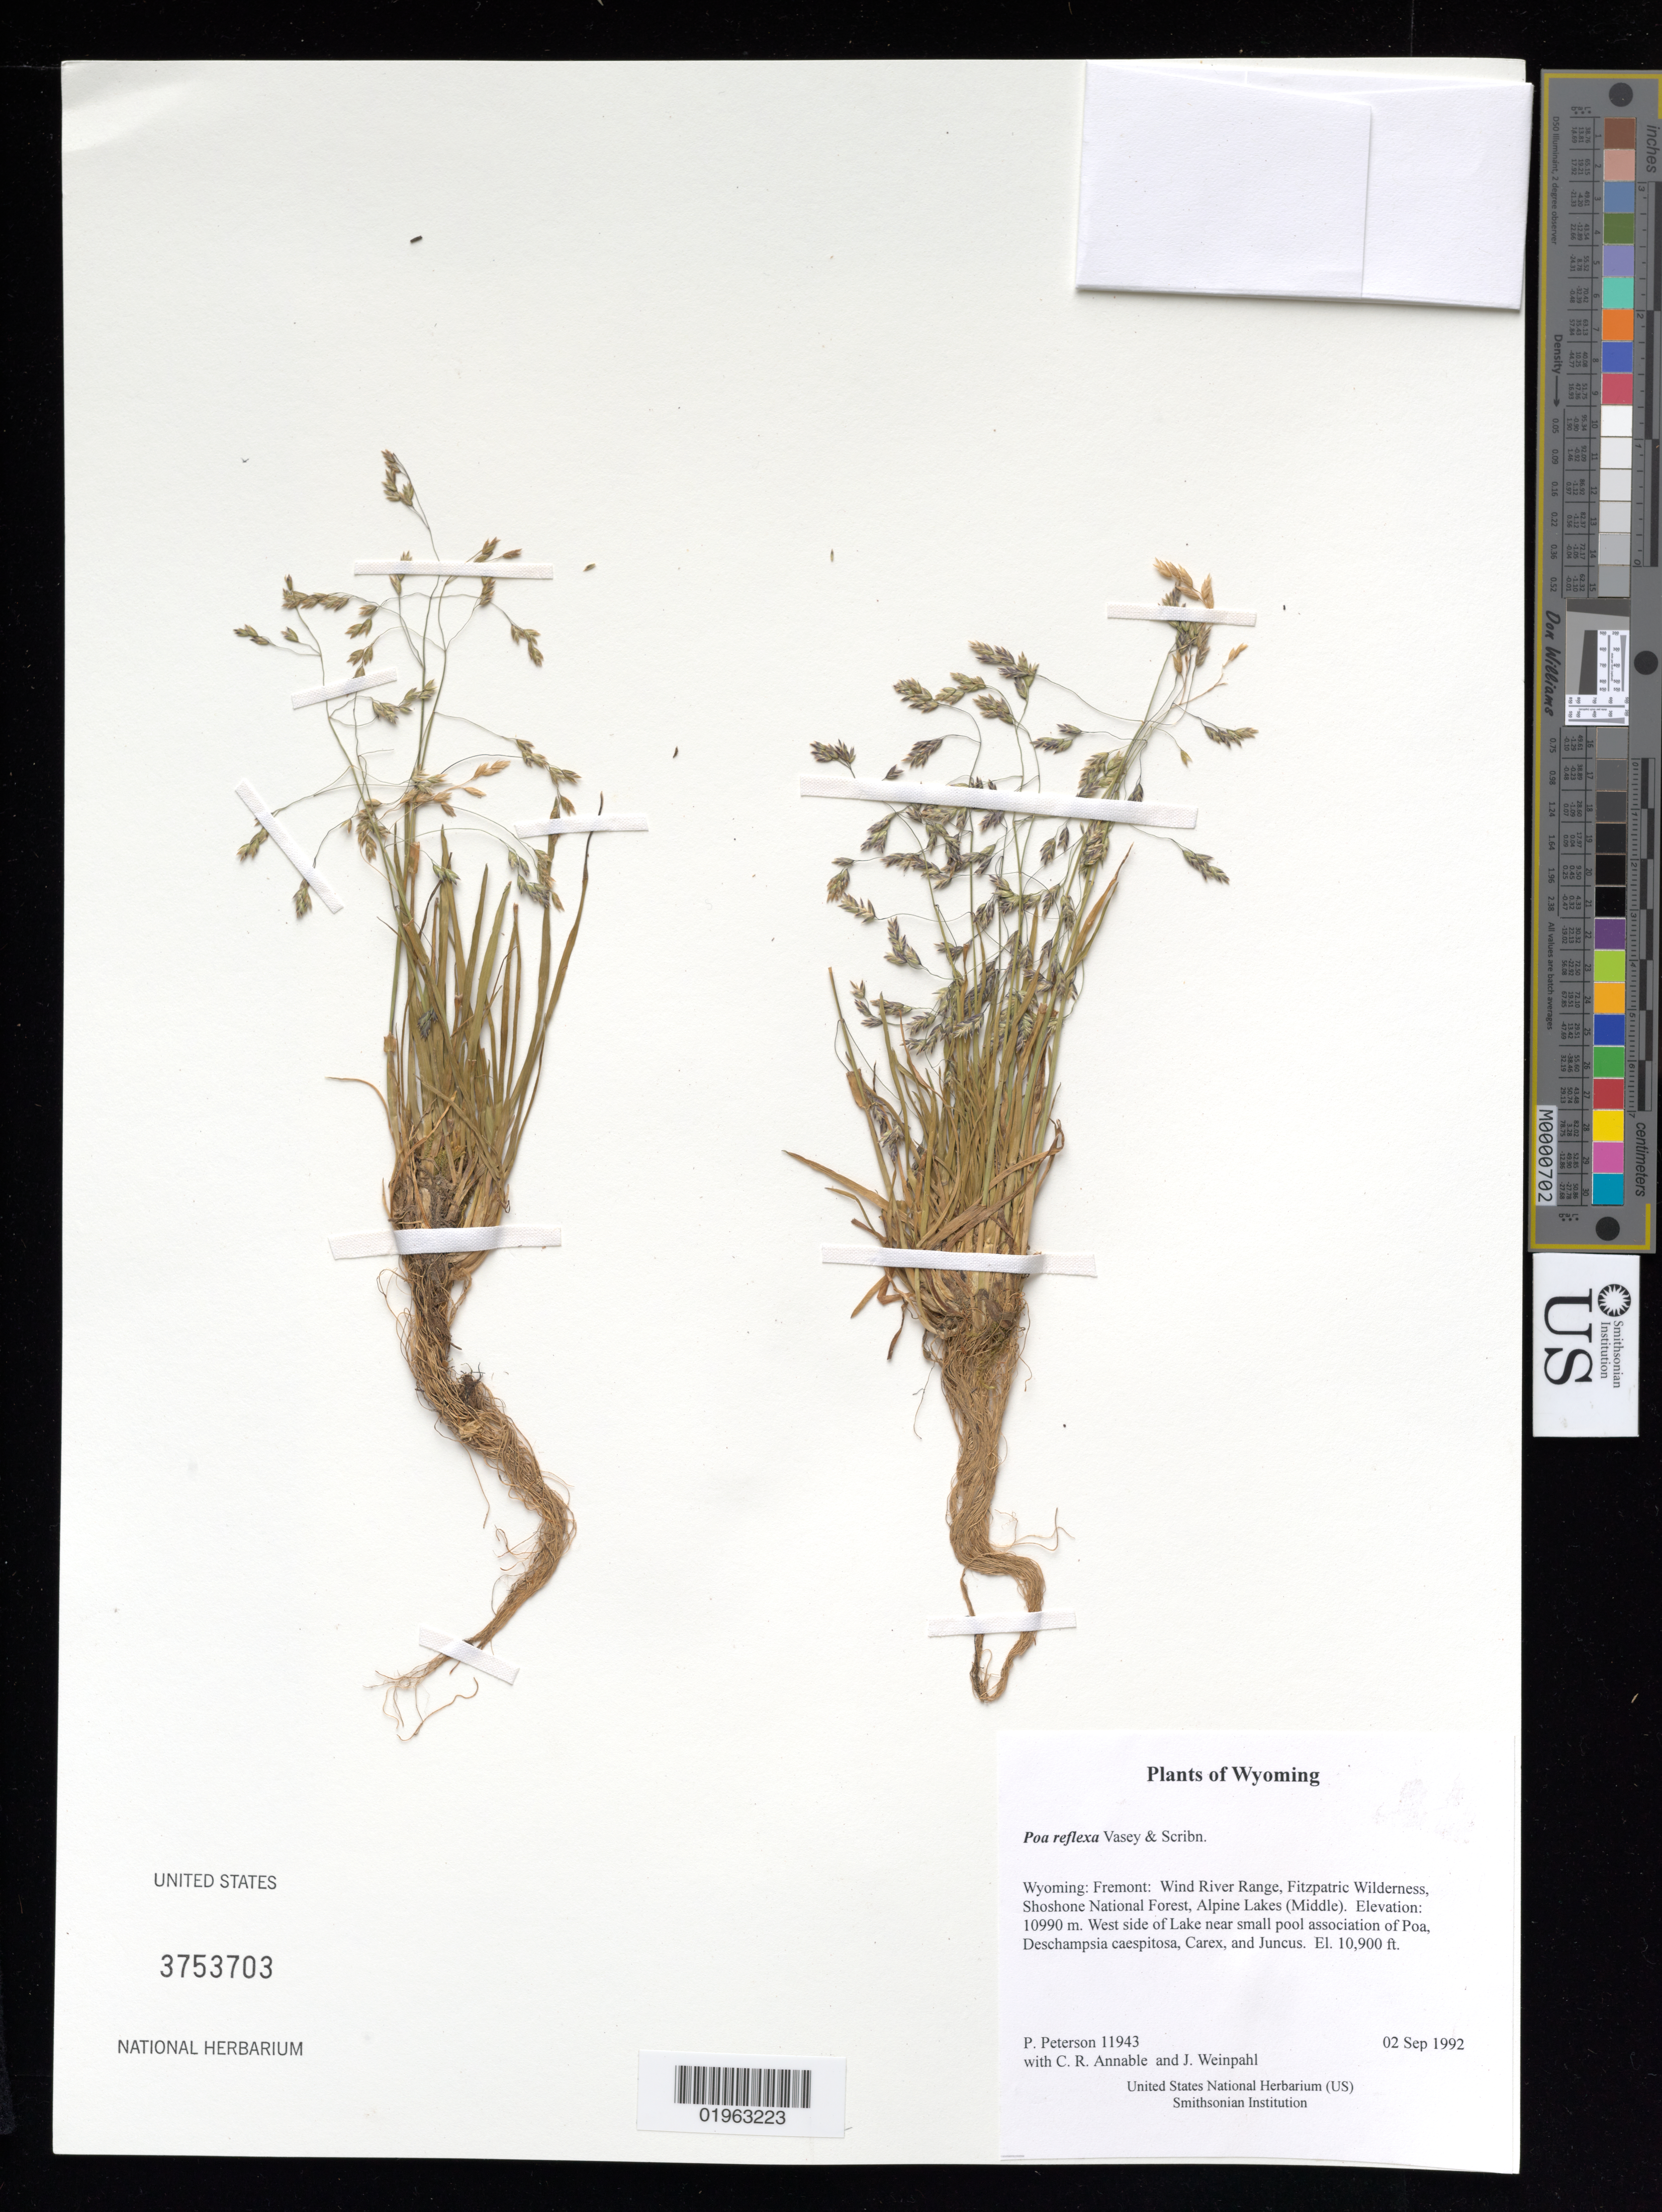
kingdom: Plantae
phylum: Tracheophyta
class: Liliopsida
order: Poales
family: Poaceae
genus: Poa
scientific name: Poa reflexa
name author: Vasey & Scribn.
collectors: P. M. Peterson, C. R. Annable & J. Weinpahl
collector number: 11943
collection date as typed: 02 Sep 1992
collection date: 1992-09-02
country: United States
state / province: Wyoming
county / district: Fremont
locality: Wind River Range, Fitzpatric Wilderness, Shoshone National Forest, Alpine Lakes (Middle).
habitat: West side of Lake near small pool association of Poa, Deschampsia caespitosa, Carex, and Juncus. El. 10,900 ft.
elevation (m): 10990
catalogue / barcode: US 3753703